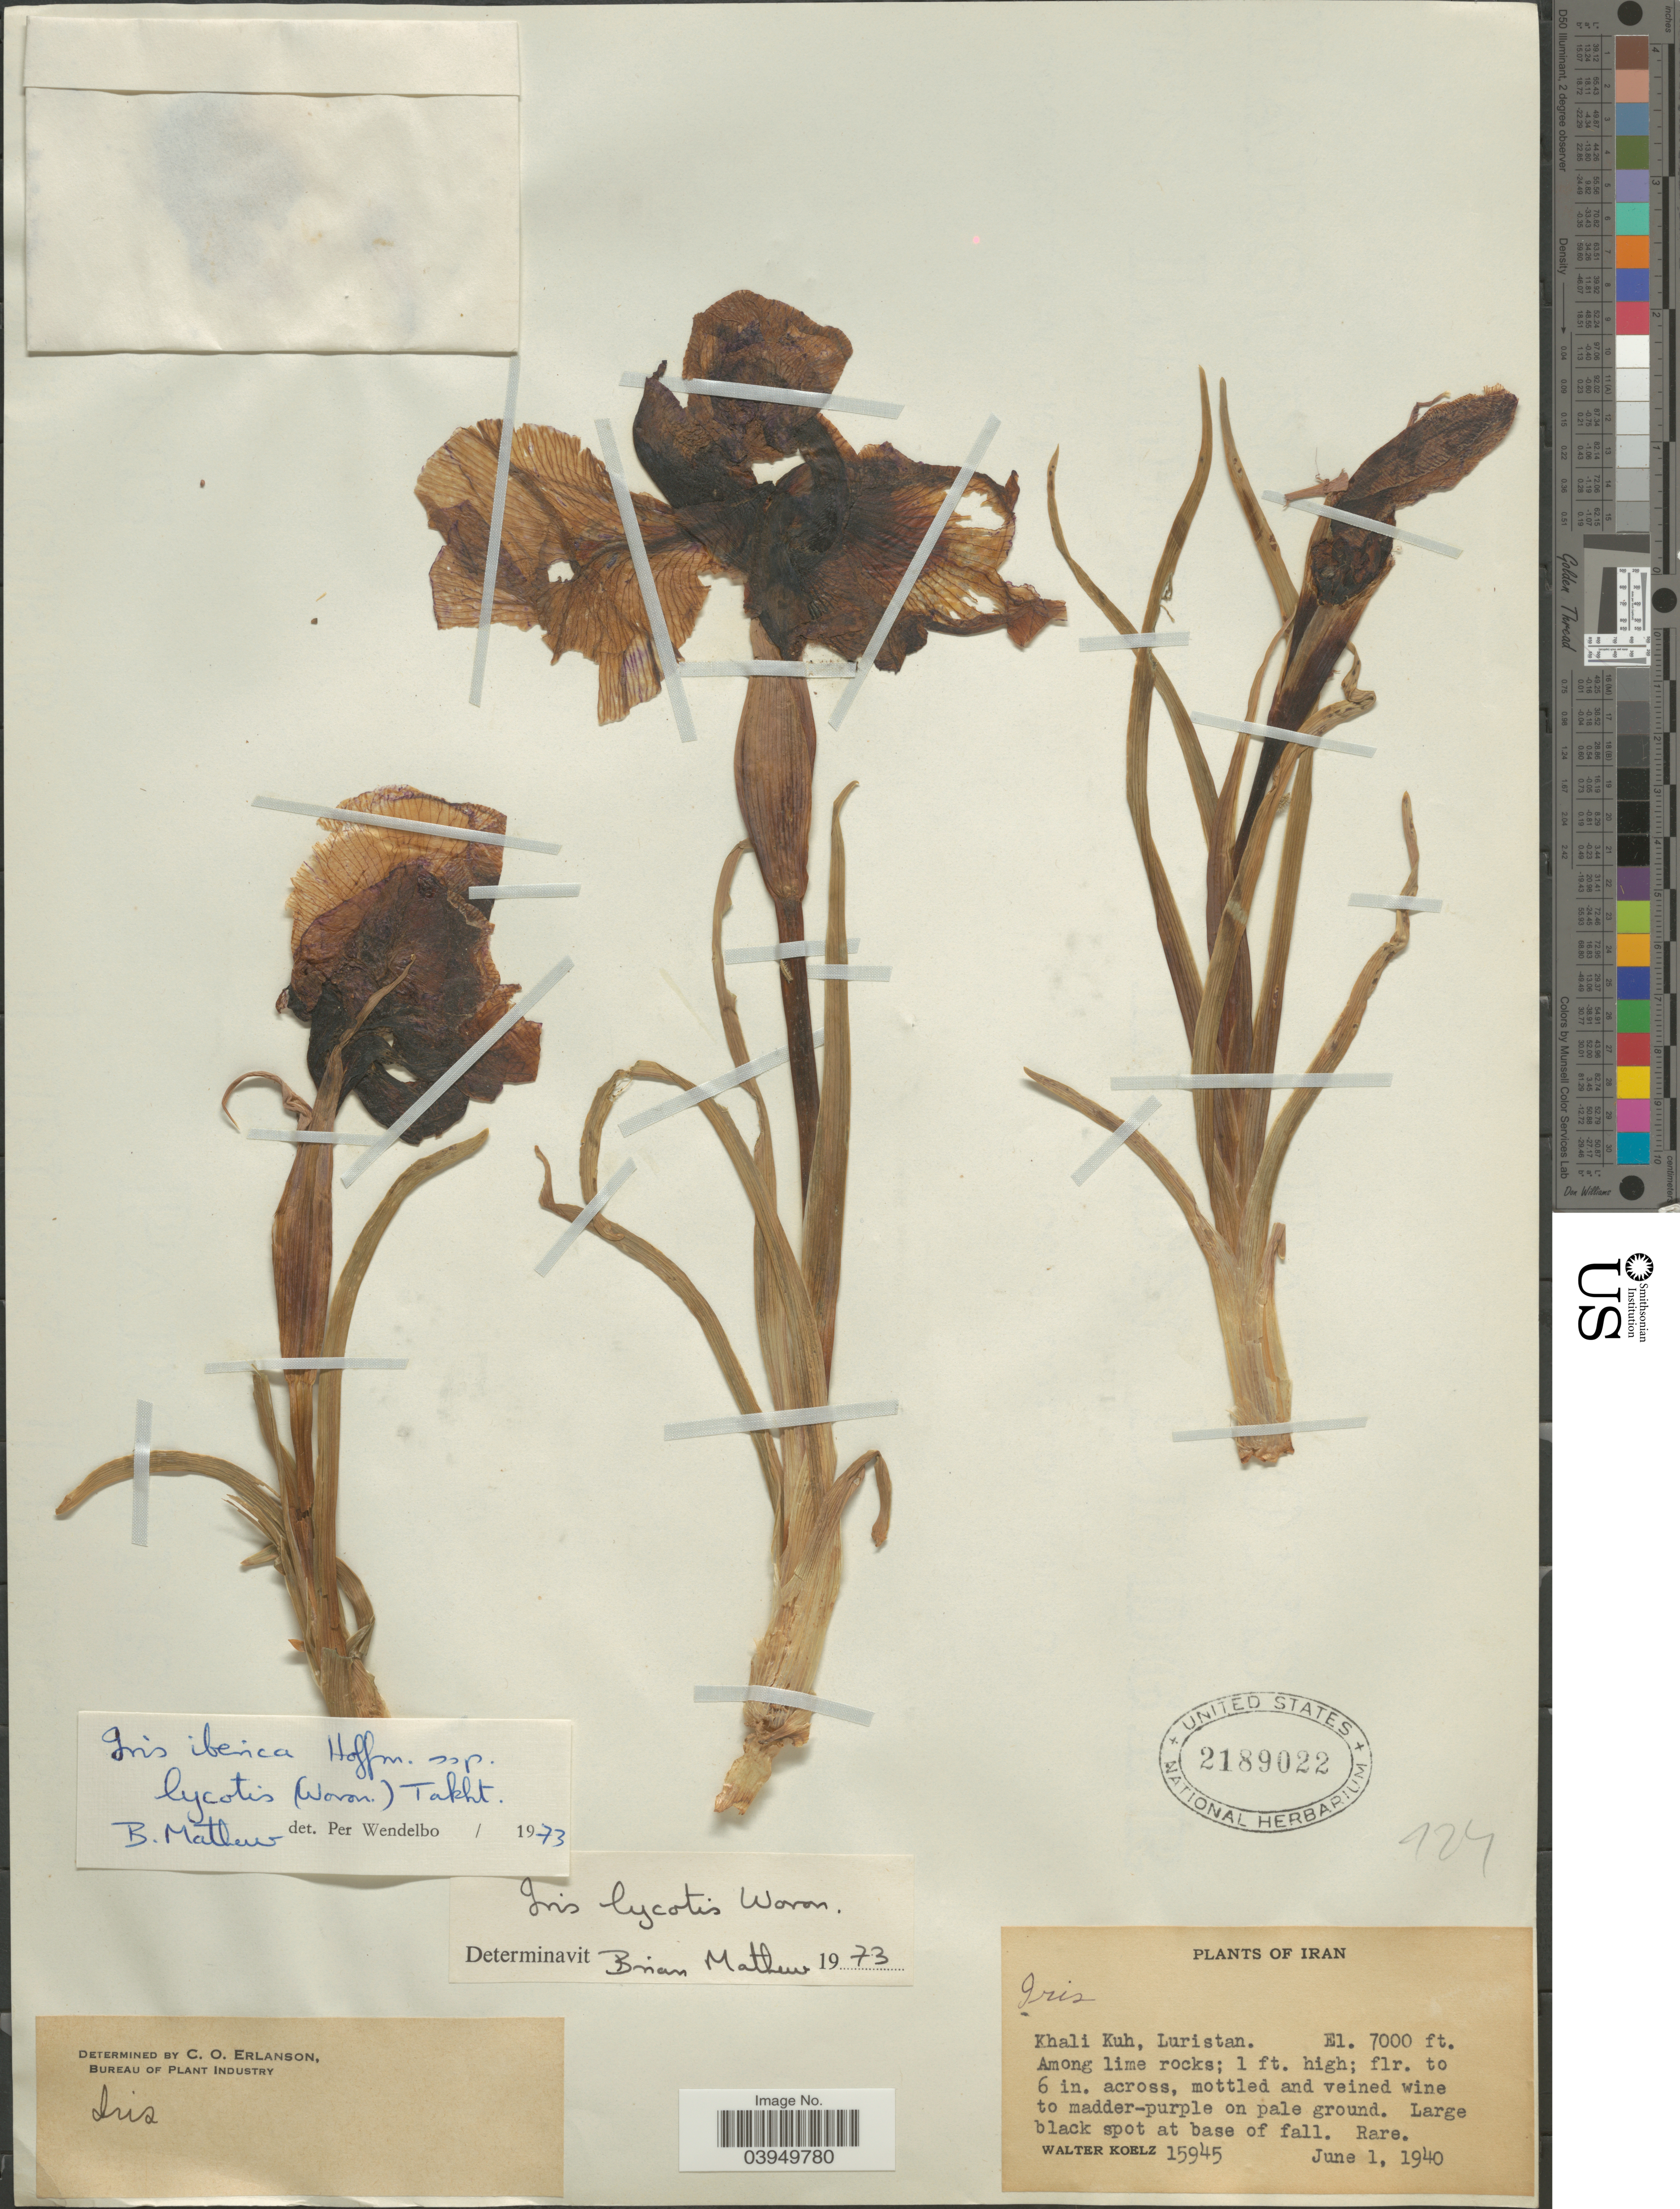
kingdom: Plantae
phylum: Tracheophyta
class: Liliopsida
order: Asparagales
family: Iridaceae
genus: Iris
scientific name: Iris iberica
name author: Steven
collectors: W. N. Koelz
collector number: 15945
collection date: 1940-06-01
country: Iran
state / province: Lorestan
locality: Khali Kuh, Luristan.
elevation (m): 2134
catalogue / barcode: US 2189022